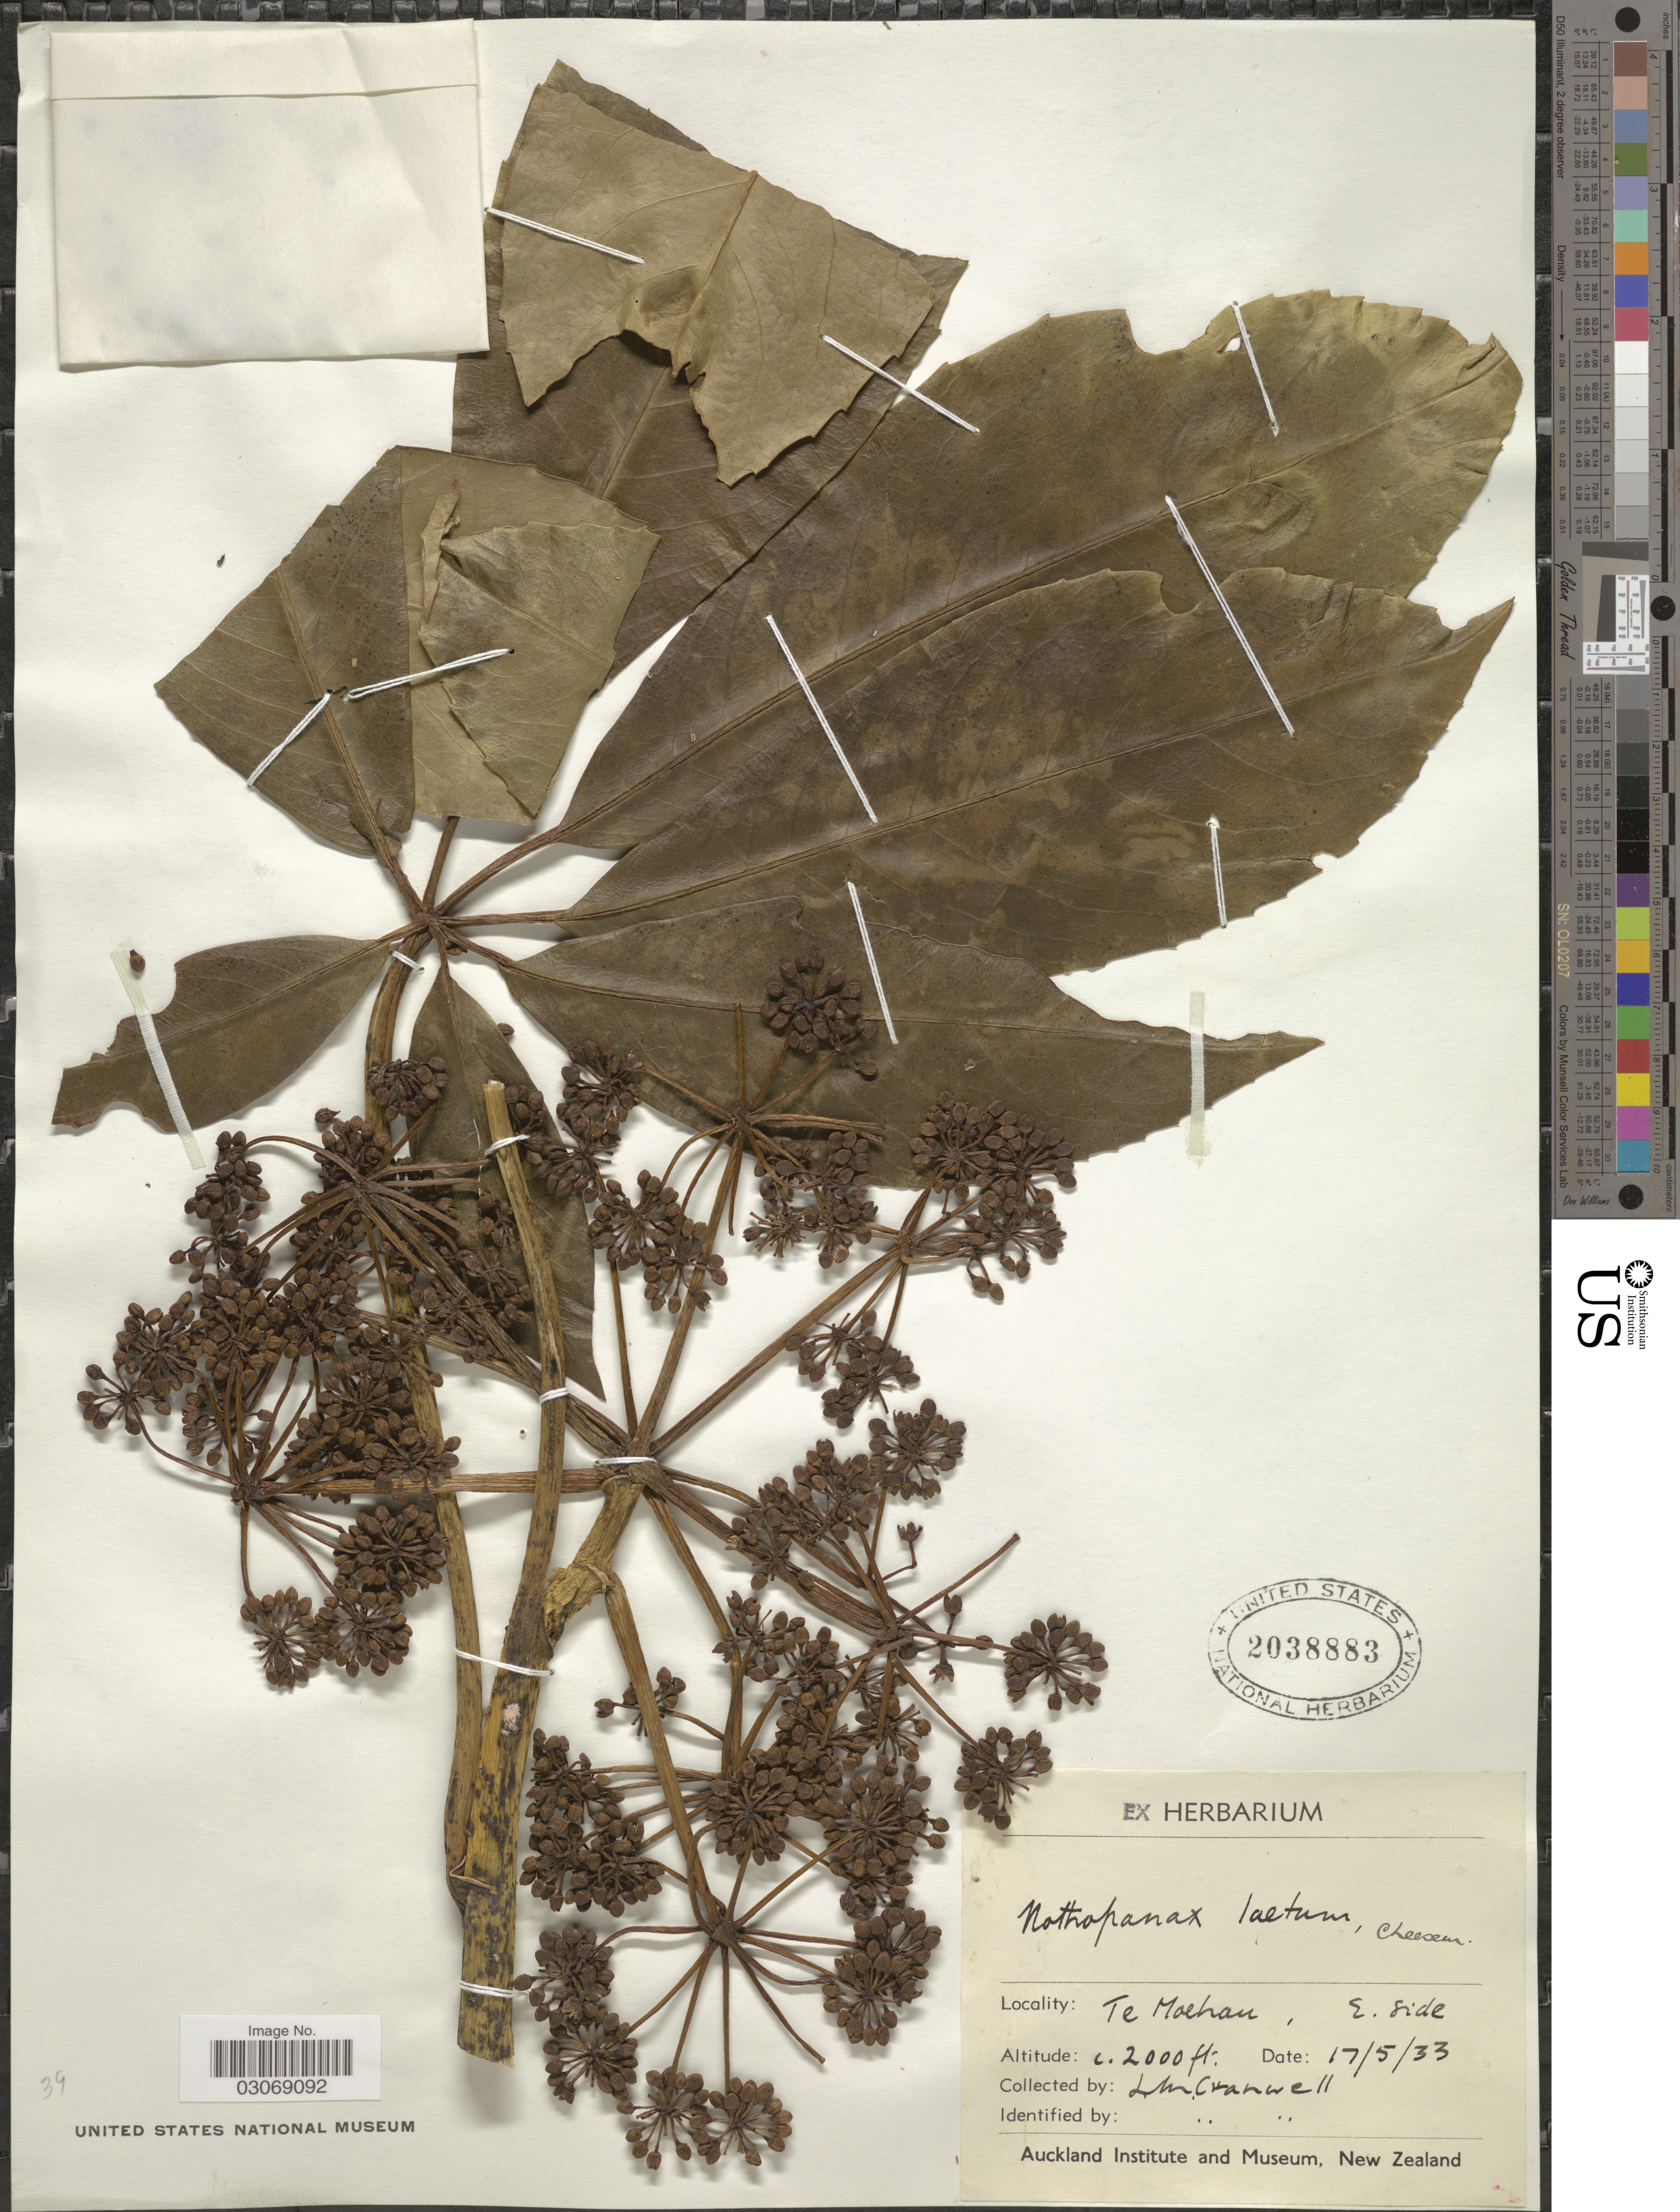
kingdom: Plantae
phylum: Tracheophyta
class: Magnoliopsida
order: Apiales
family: Araliaceae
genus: Nothopanax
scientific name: Nothopanax laetus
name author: (Kirk) Cheeseman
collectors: L. Cranwell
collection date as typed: Transcribed d/m/y: 17/5/33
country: New Zealand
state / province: Auckland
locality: Te Maehau, E. side.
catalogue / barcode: US 2038883